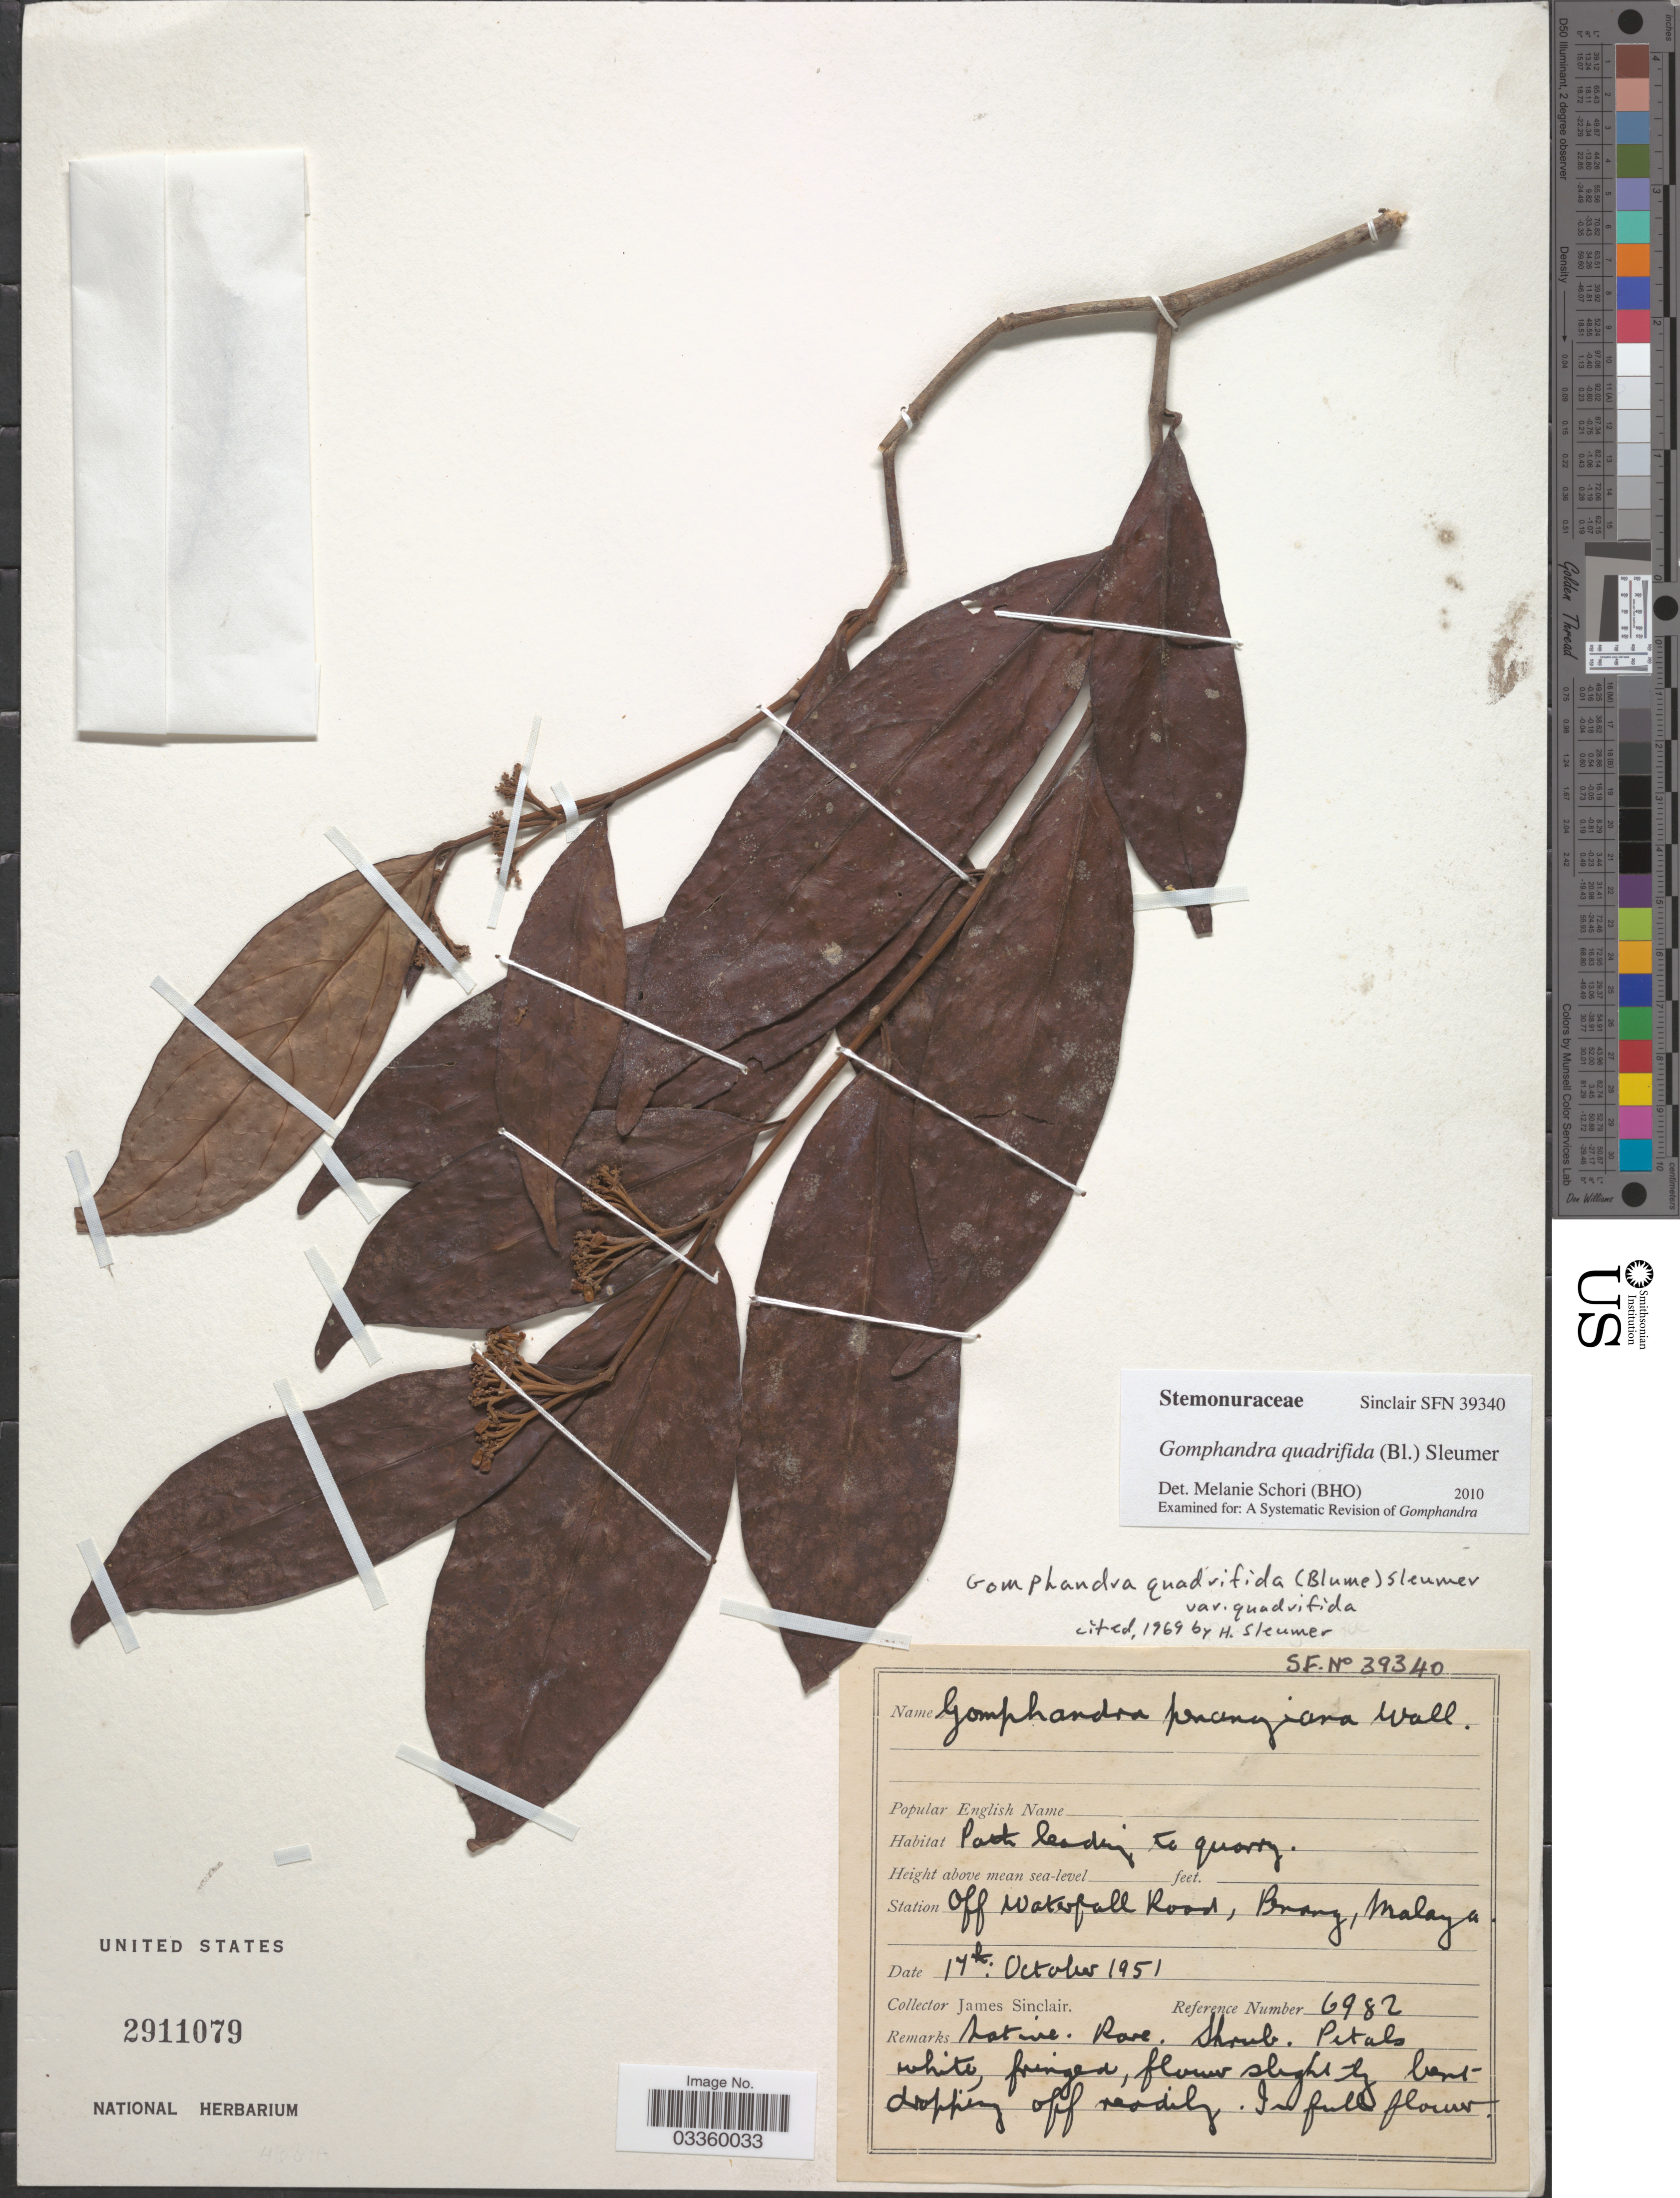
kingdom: Plantae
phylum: Tracheophyta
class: Magnoliopsida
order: Cardiopteridales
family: Stemonuraceae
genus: Gomphandra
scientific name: Gomphandra quadrifida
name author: (Blume) Sleumer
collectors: J. Sinclair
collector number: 6982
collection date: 1951-10-17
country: Malaysia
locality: Station Off Waterfall Road, Brang, Malaya.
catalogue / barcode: US 2911079